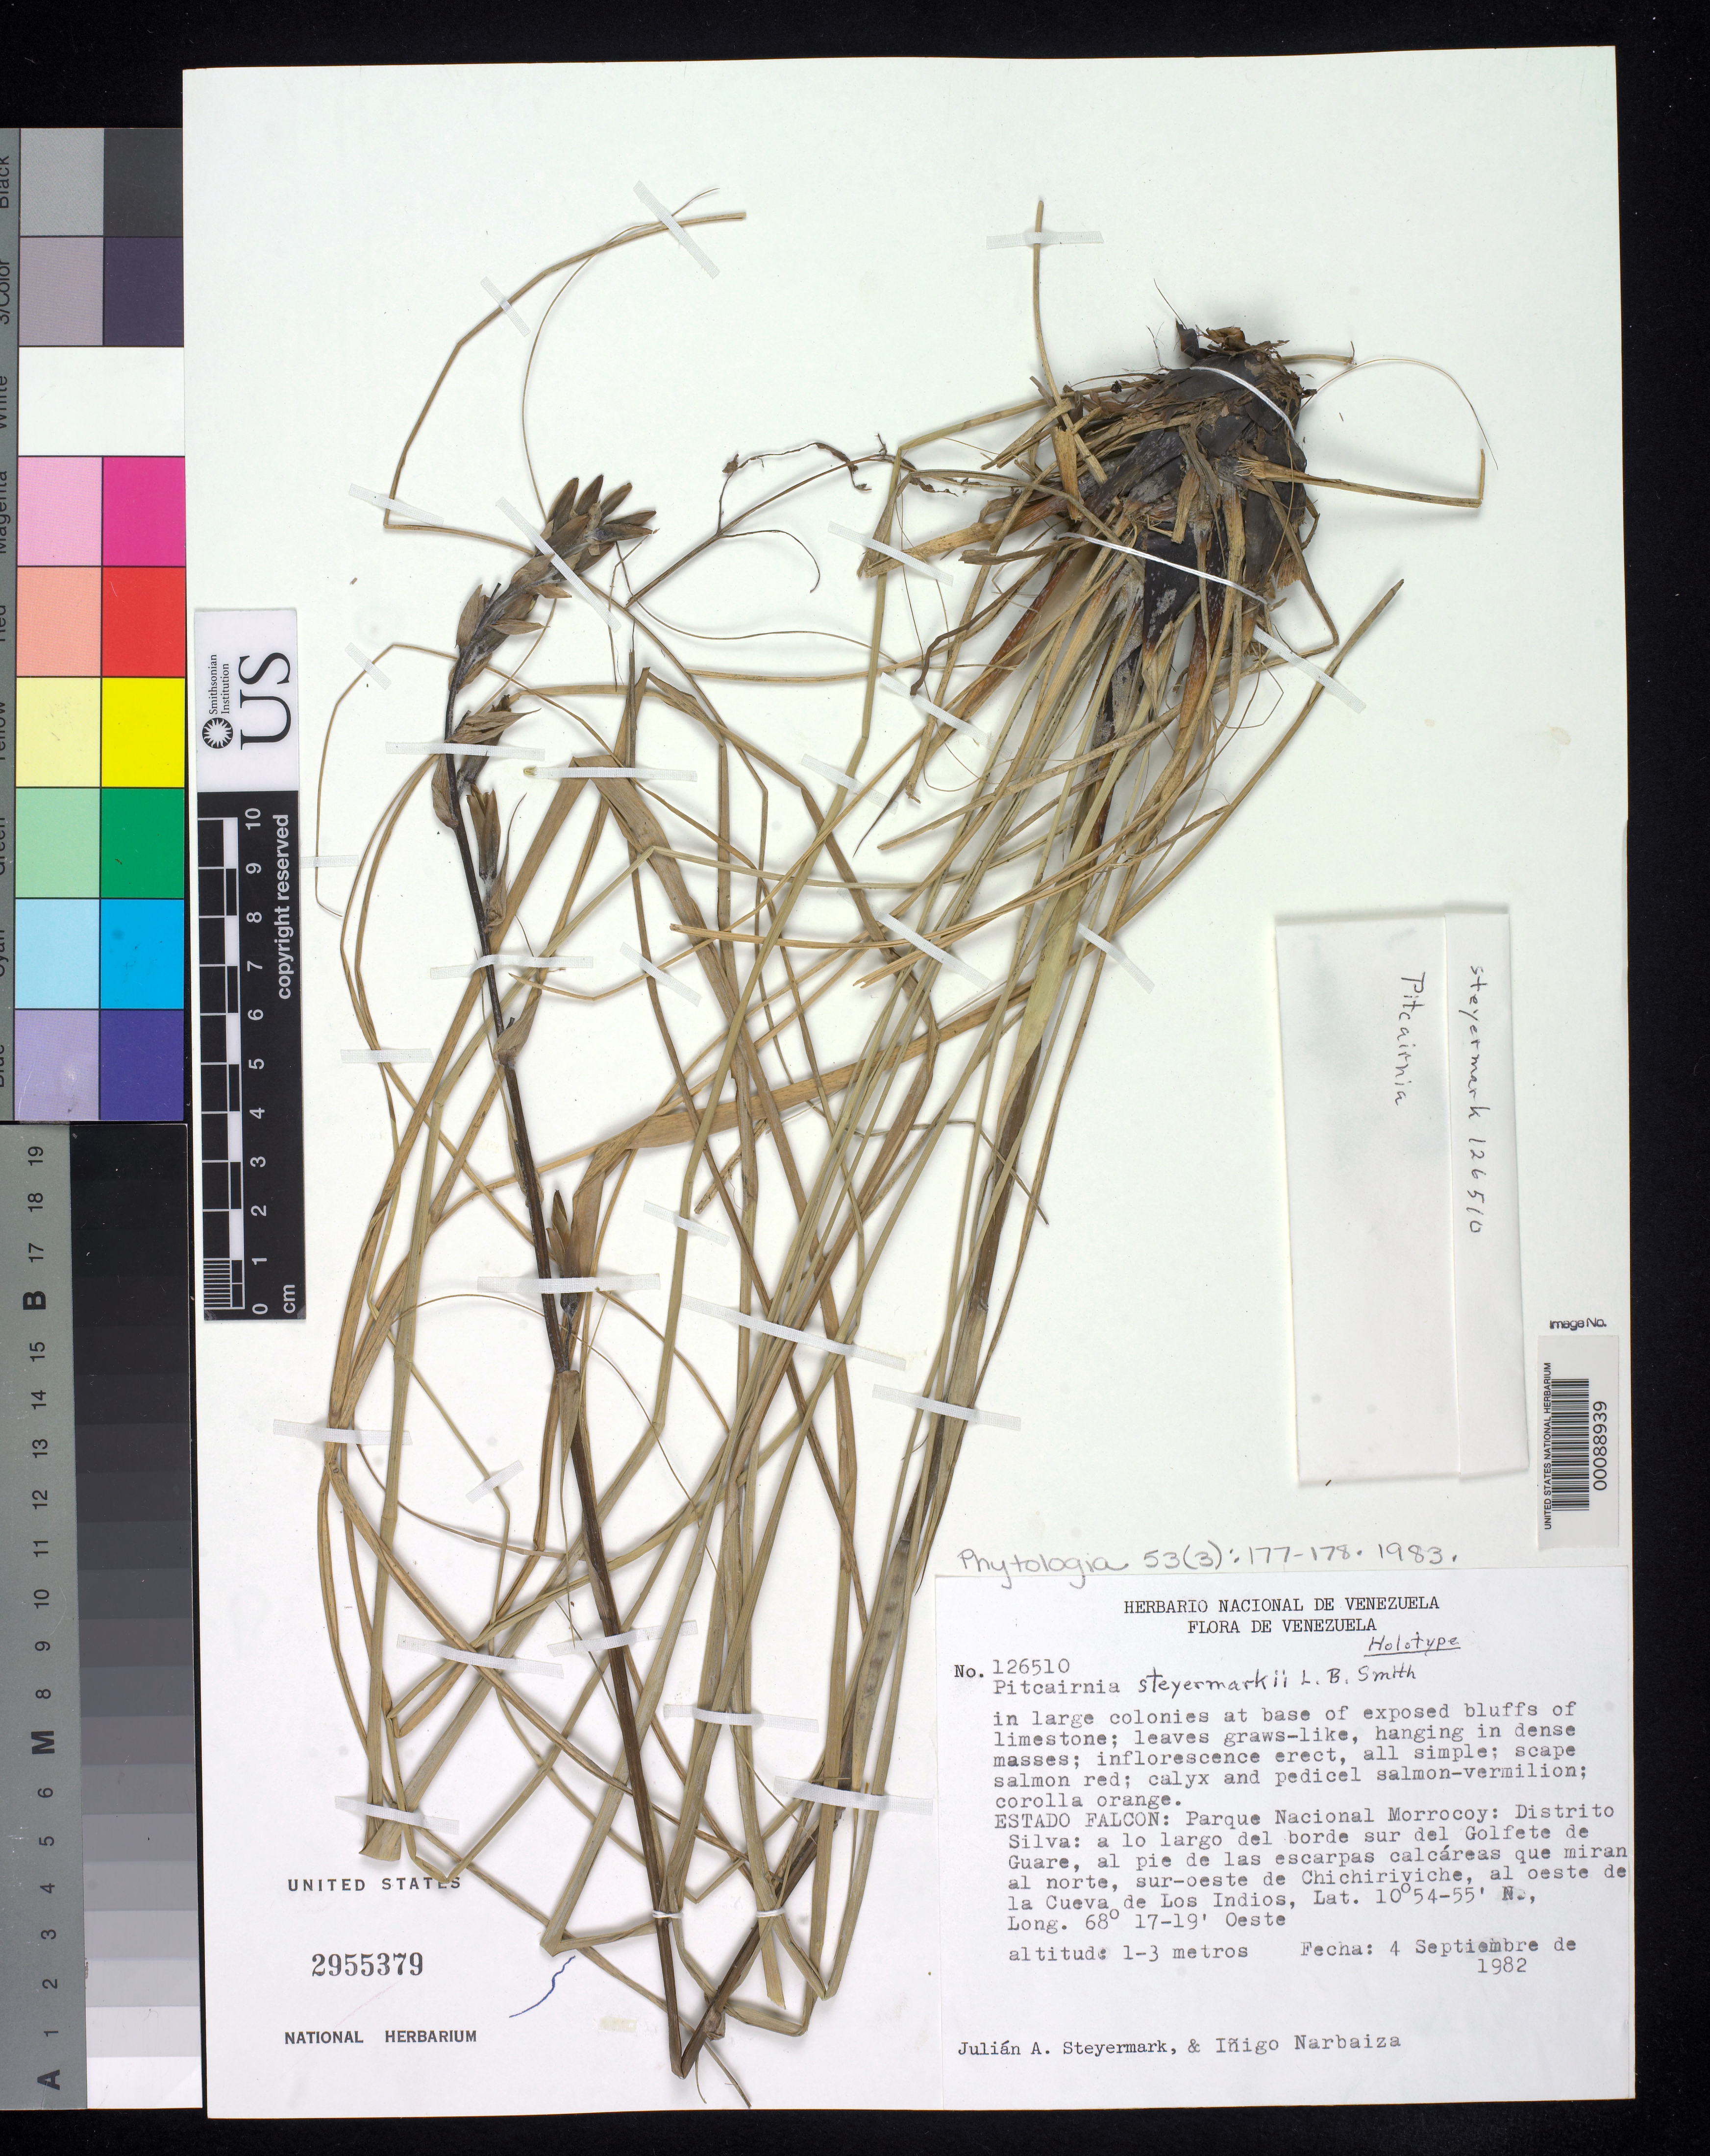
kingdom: Plantae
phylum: Tracheophyta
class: Liliopsida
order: Poales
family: Bromeliaceae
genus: Pitcairnia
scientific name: Pitcairnia steyermarkii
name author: L.B. Sm.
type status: Holotype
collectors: J. Steyermark & I. Narbaitza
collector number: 126510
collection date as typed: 04 Sep 1982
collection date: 1982-09-04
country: Venezuela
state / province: Falcón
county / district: Silva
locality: Parque Nacional Morrocoy, District Silva.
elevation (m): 1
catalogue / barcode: US 2955379